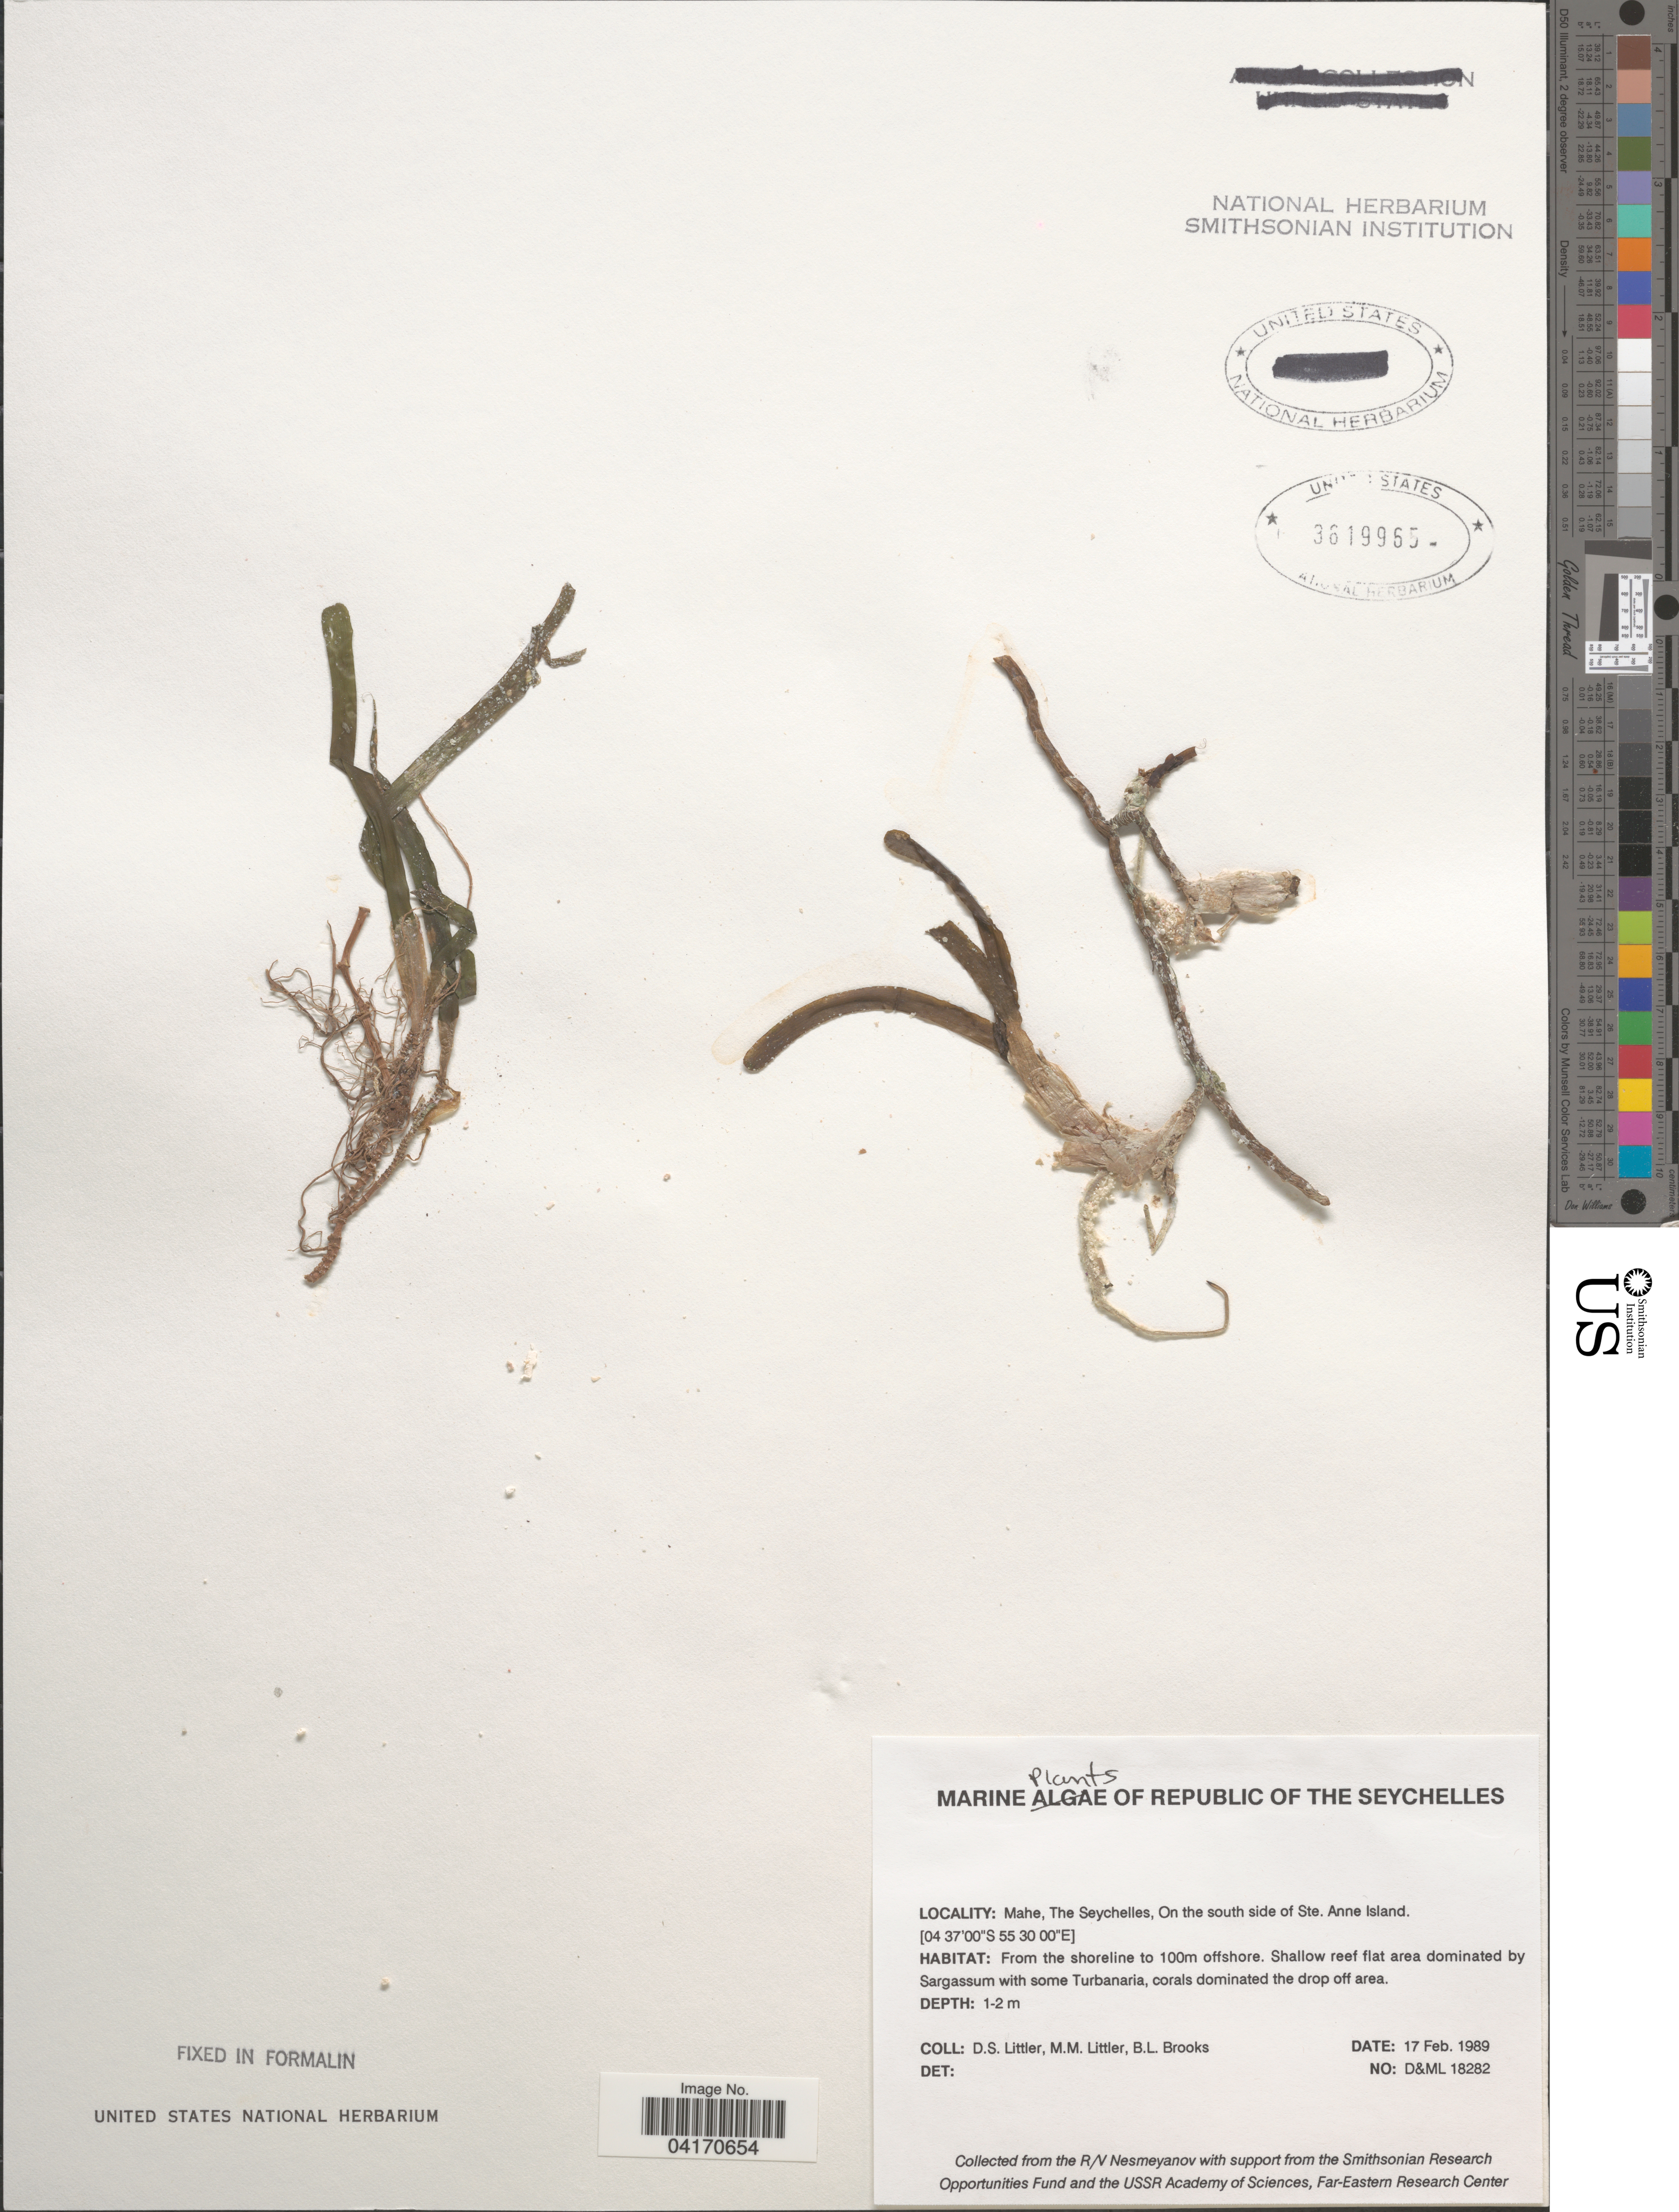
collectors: D. S. Littler & B. Brooks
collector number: D&ML 18282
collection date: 1989-02-17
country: Seychelles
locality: Republic of the Seychelles. Mahe, The Seychelles, On the south side of Ste. Anne Island.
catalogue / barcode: US 3619965